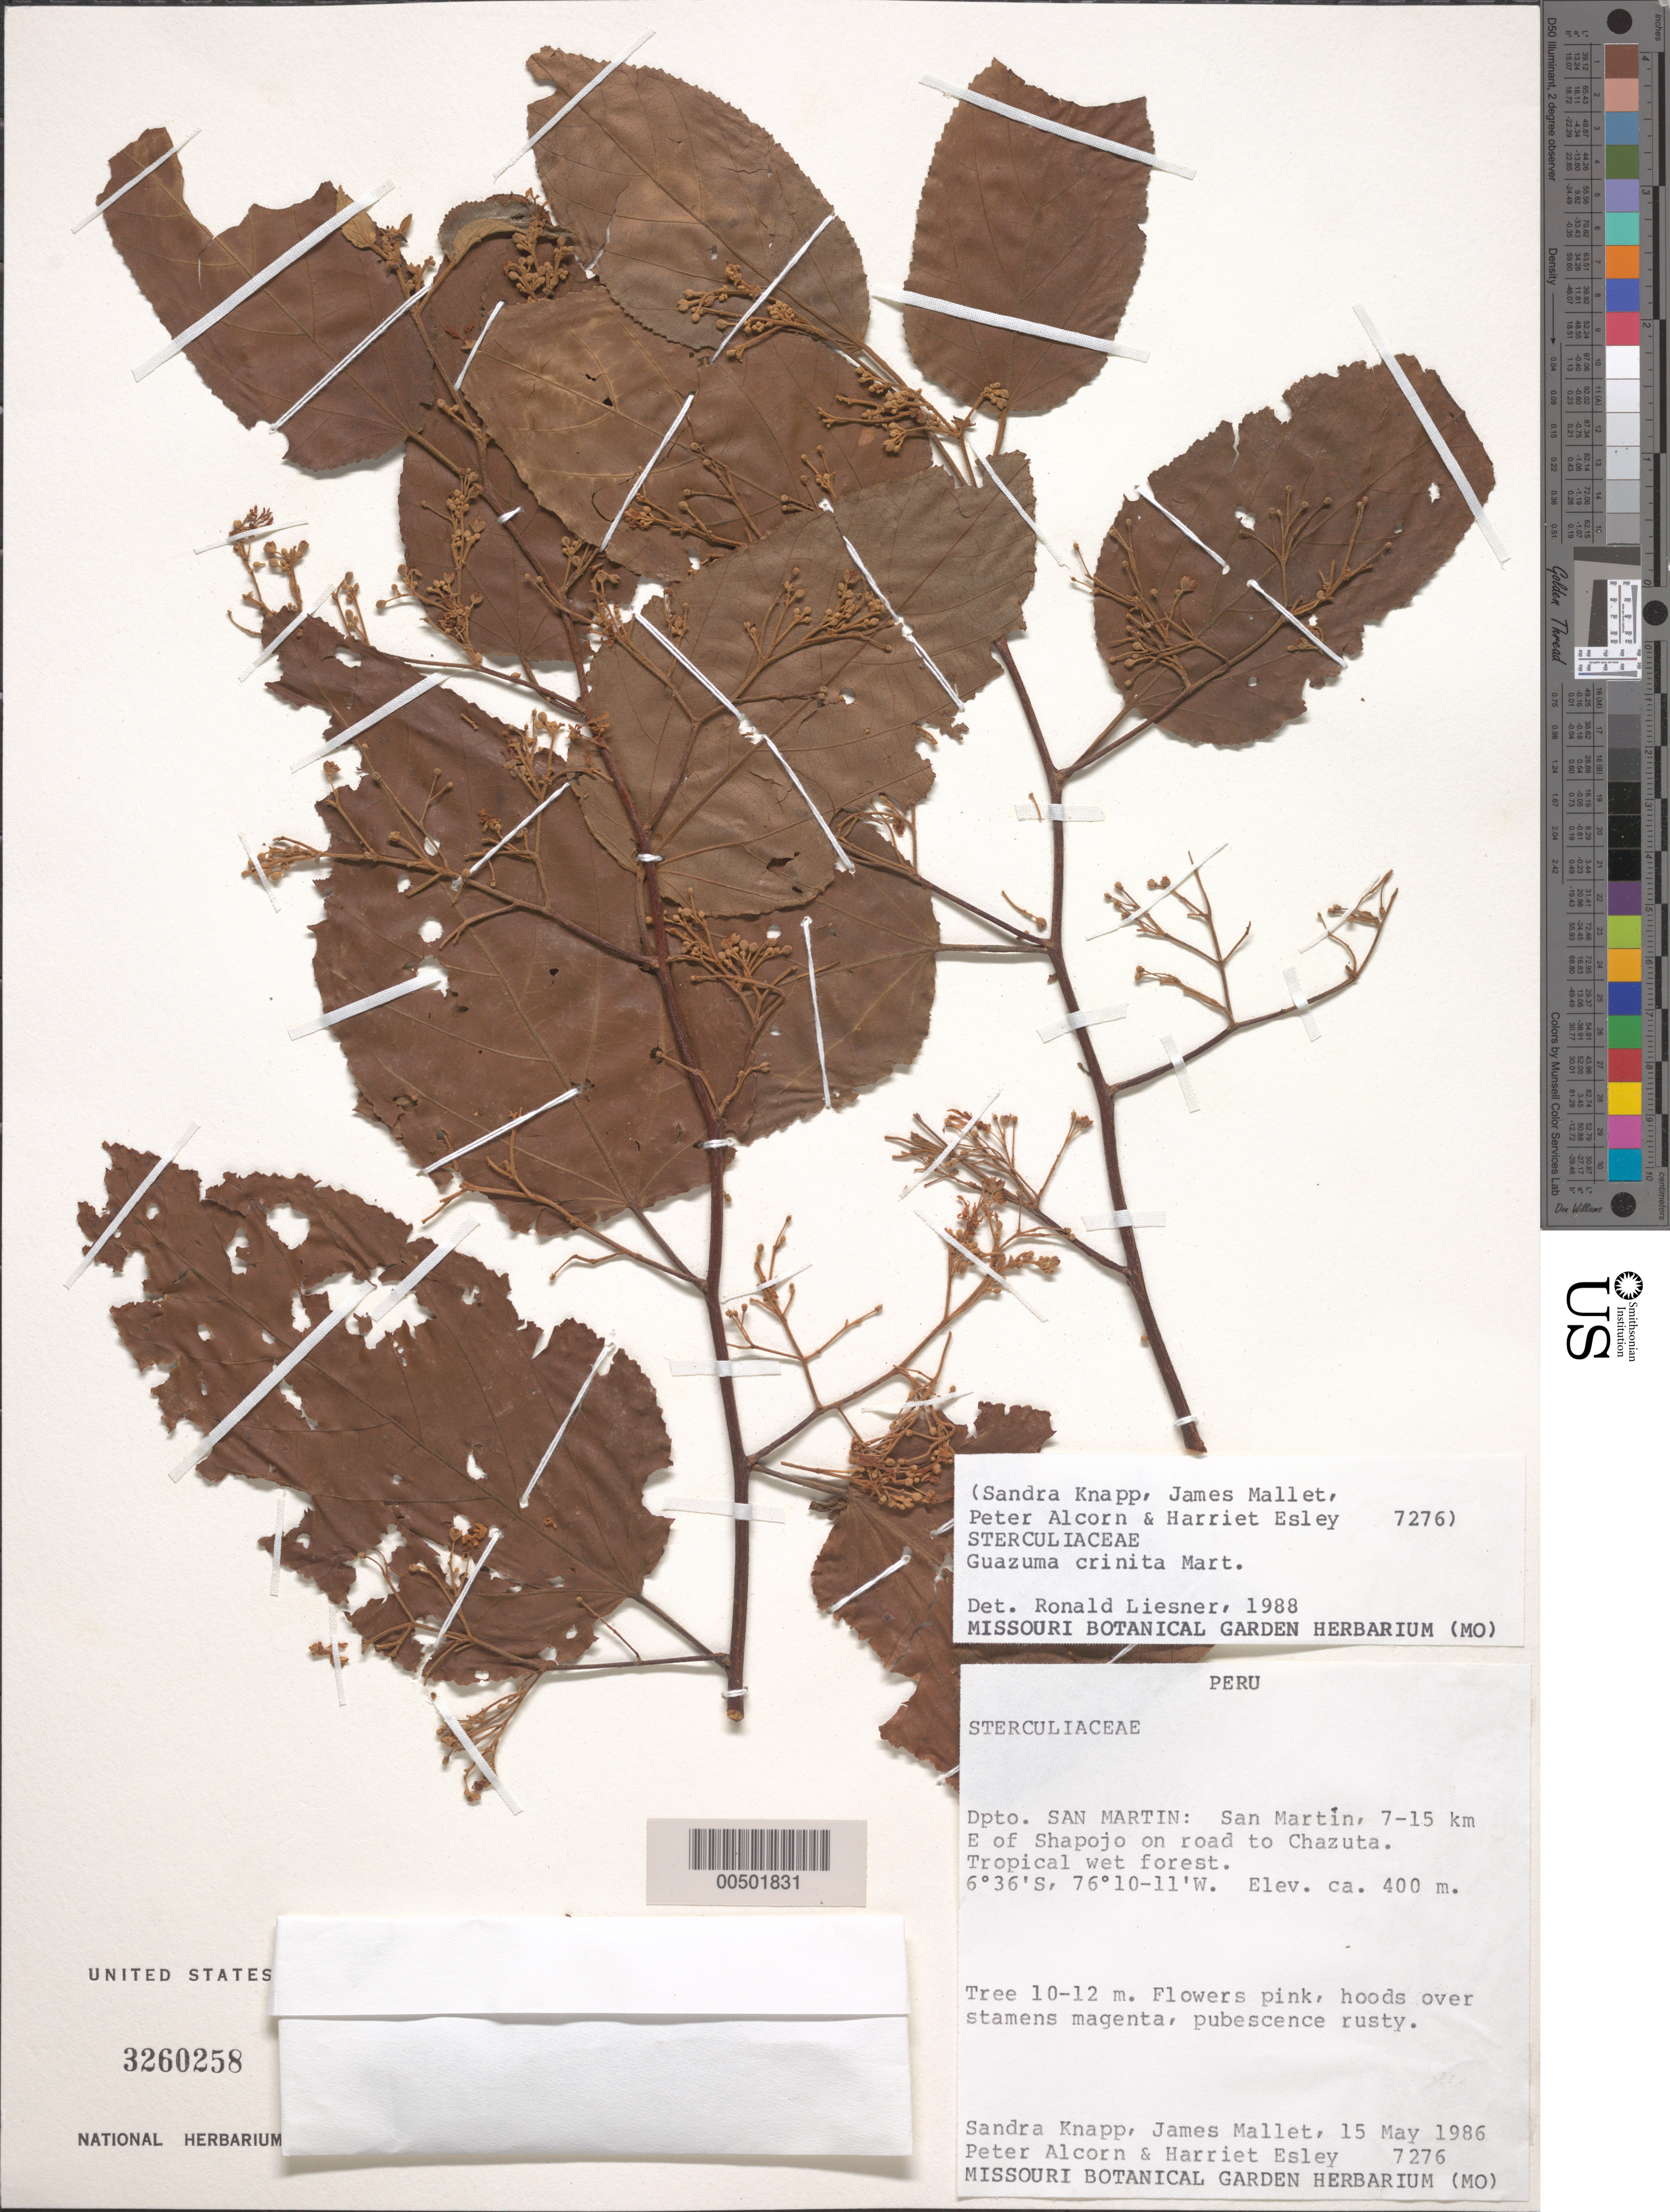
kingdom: Plantae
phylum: Tracheophyta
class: Magnoliopsida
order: Malvales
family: Malvaceae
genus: Guazuma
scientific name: Guazuma crinita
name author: Mart.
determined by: Liesner, R. L.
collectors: S. Knapp, J. Mallet, P. Alcorn & H. Esley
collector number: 7276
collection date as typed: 15 May 1986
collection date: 1986-05-15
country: Peru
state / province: San Martín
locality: San Martín, 7 - 15 km E of Shapaja on road to Chazuta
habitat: Tropical wet forest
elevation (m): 400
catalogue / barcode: US 3260258